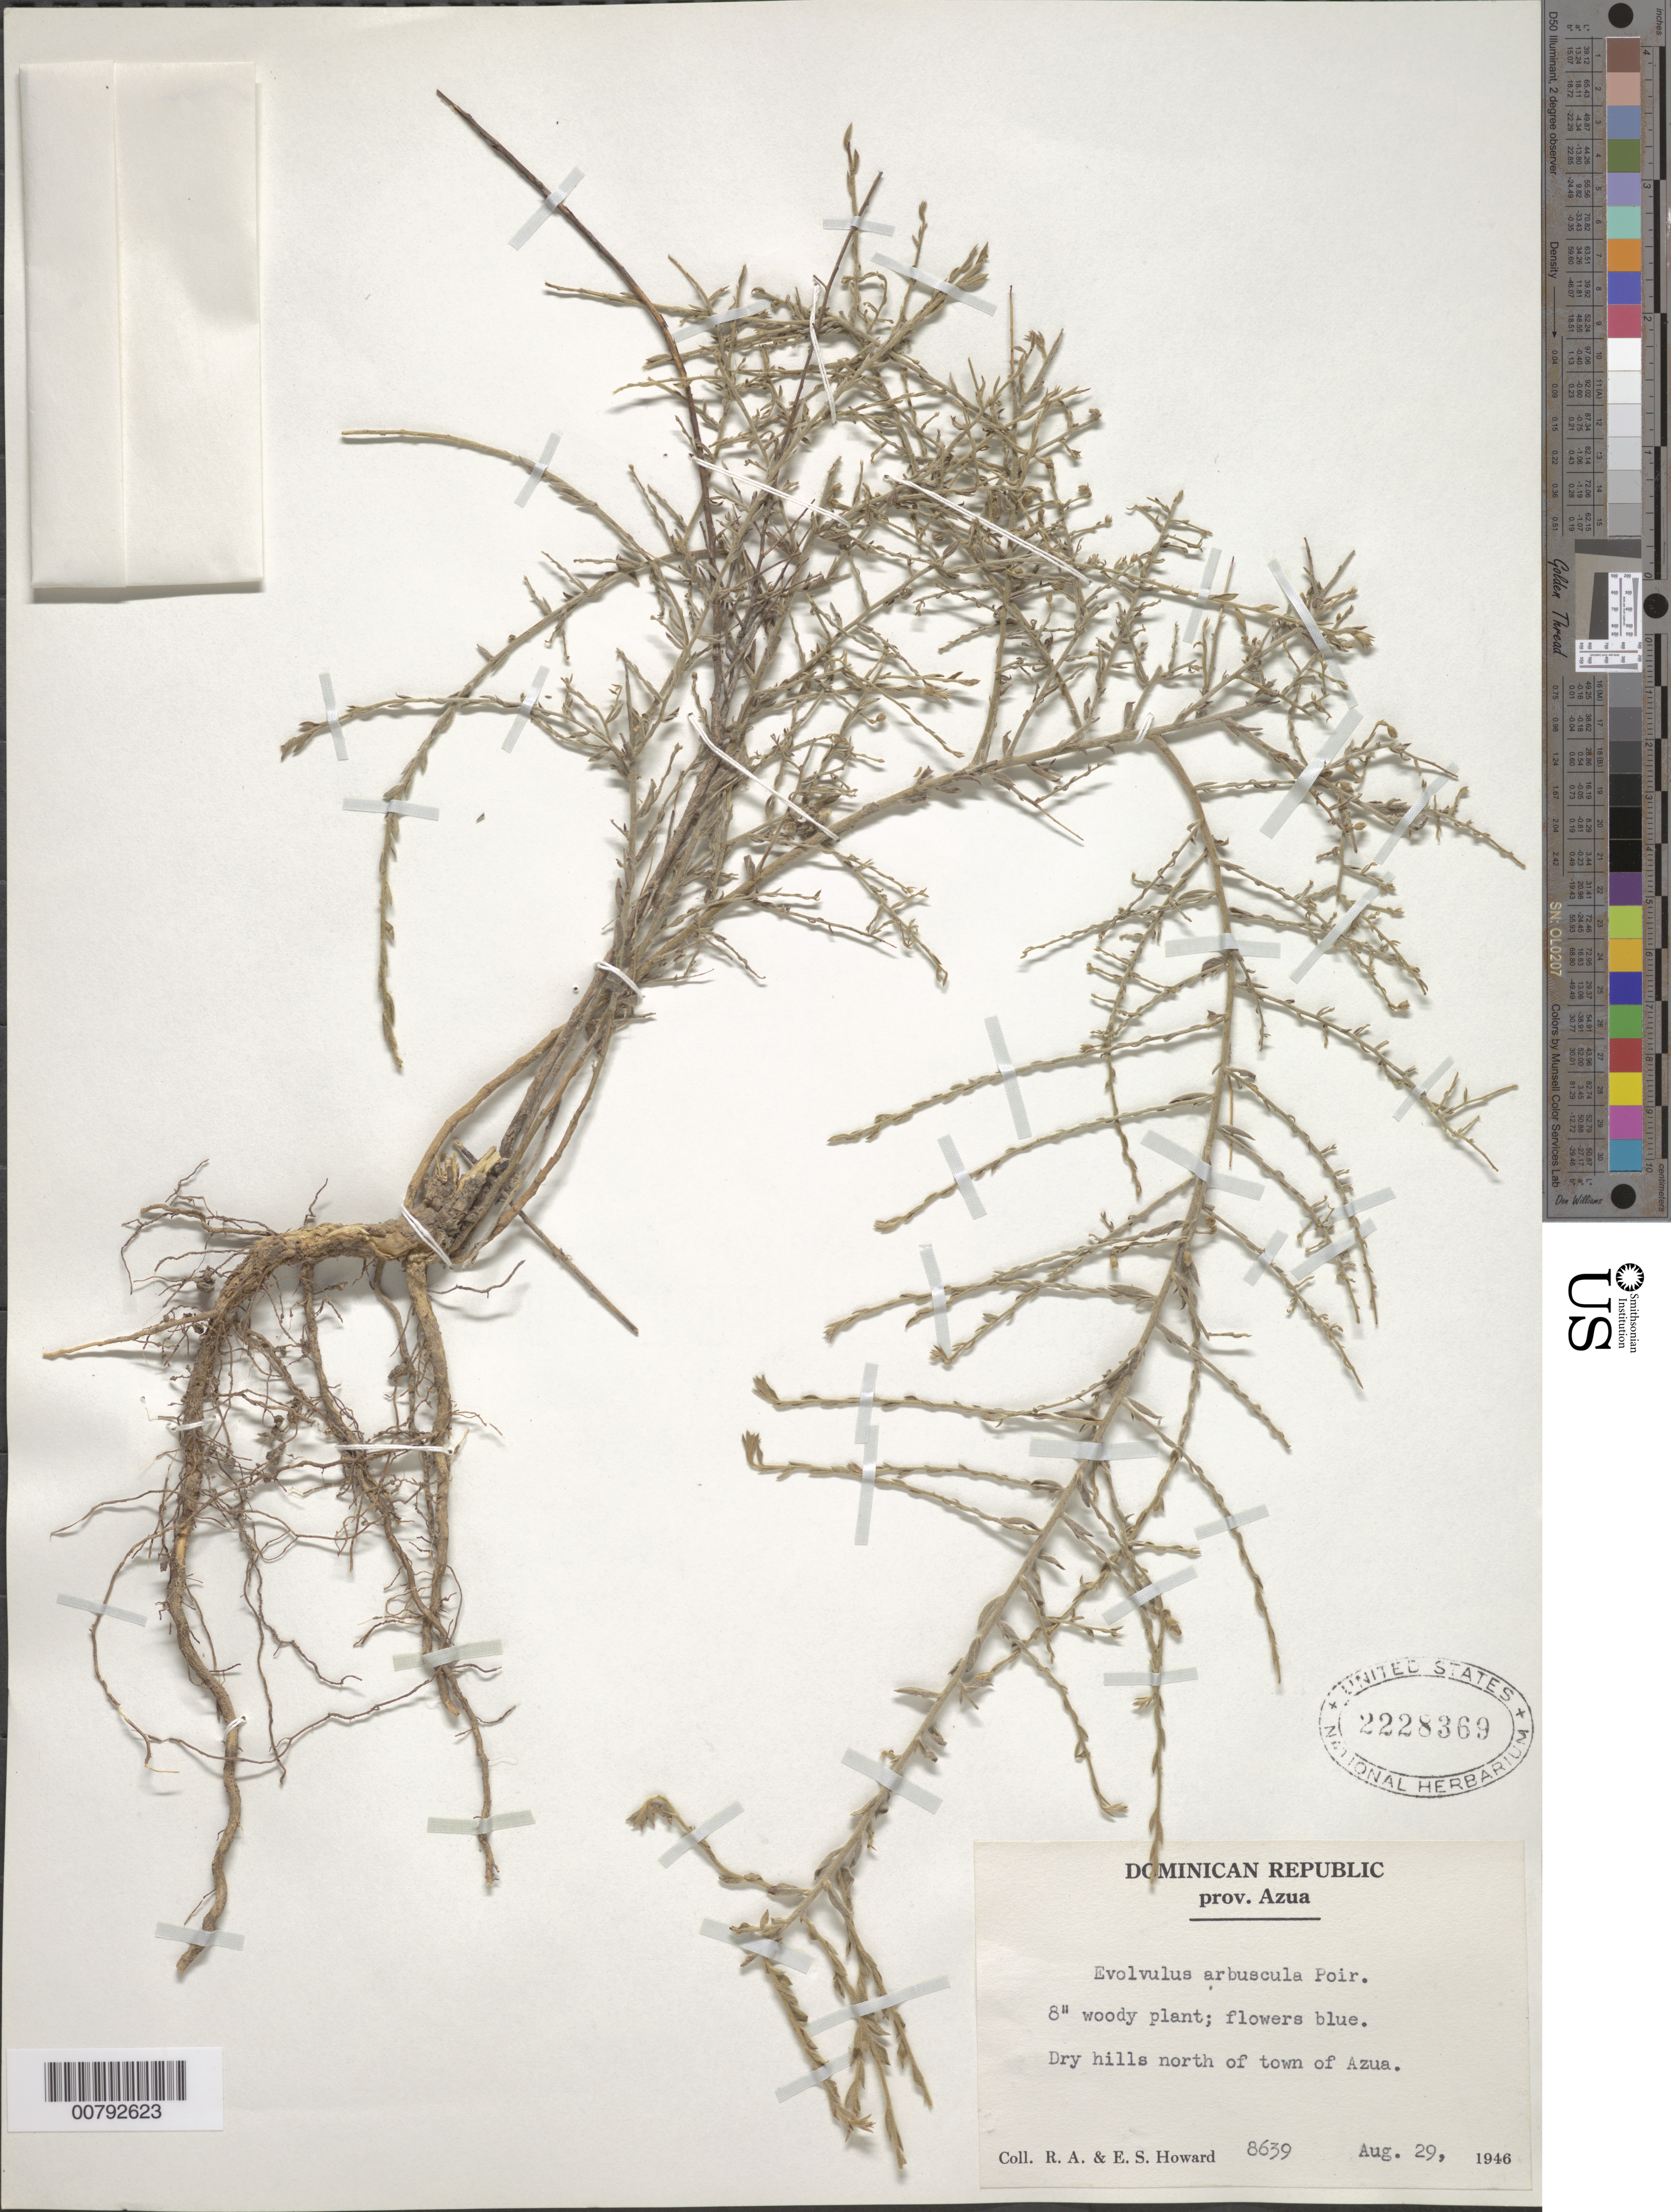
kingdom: Plantae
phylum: Tracheophyta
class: Magnoliopsida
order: Solanales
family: Convolvulaceae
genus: Evolvulus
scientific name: Evolvulus arbuscula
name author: Poir.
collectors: R. A. Howard & E. S. Howard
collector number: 8639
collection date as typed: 29 Aug 1946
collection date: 1946-08-29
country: Dominican Republic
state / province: Azua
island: Hispaniola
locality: Hills north of town of Azúa.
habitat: Dry hills.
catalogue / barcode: US 2228369